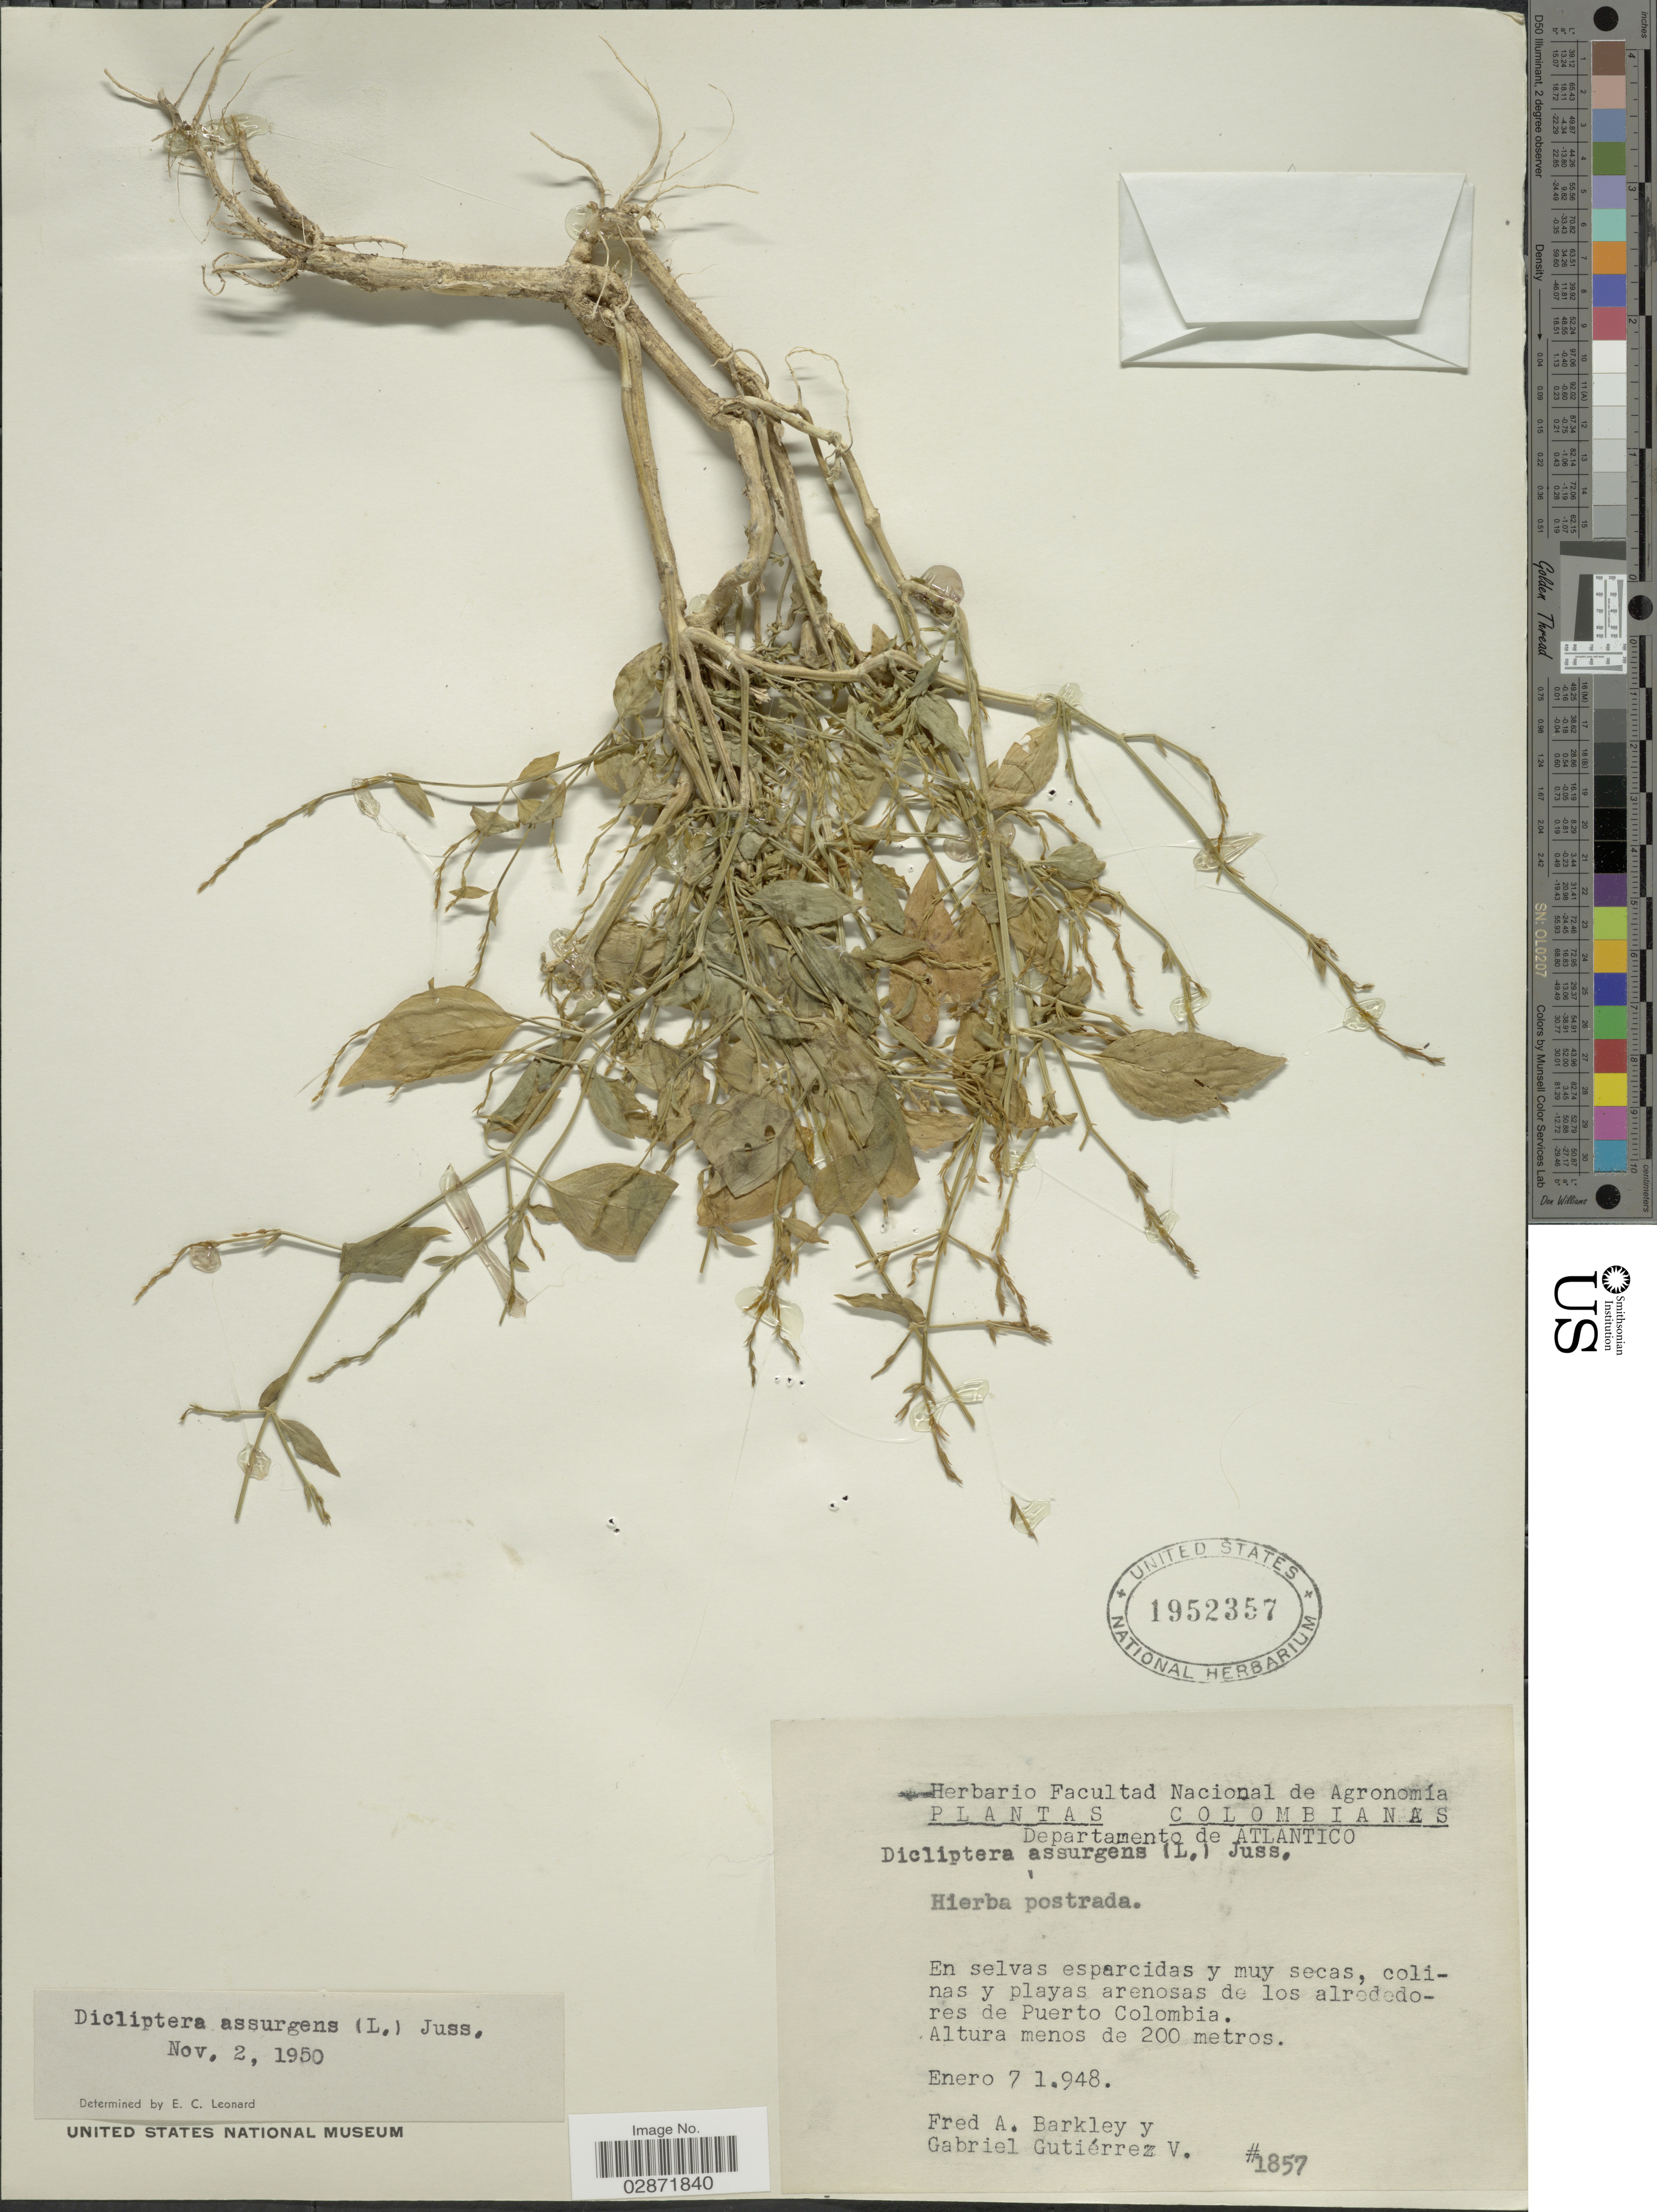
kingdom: Plantae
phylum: Tracheophyta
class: Magnoliopsida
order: Lamiales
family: Acanthaceae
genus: Dicliptera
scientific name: Dicliptera assurgens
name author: (L.) Juss.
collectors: F. A. Barkley & G. Gutiérrez V.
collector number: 1857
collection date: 1948-01-07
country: Colombia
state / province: Atlántico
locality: Departamento Atlantico, colinas y playas arenosas de los alrededores de Puerto Colombia.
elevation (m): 200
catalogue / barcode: US 1952357